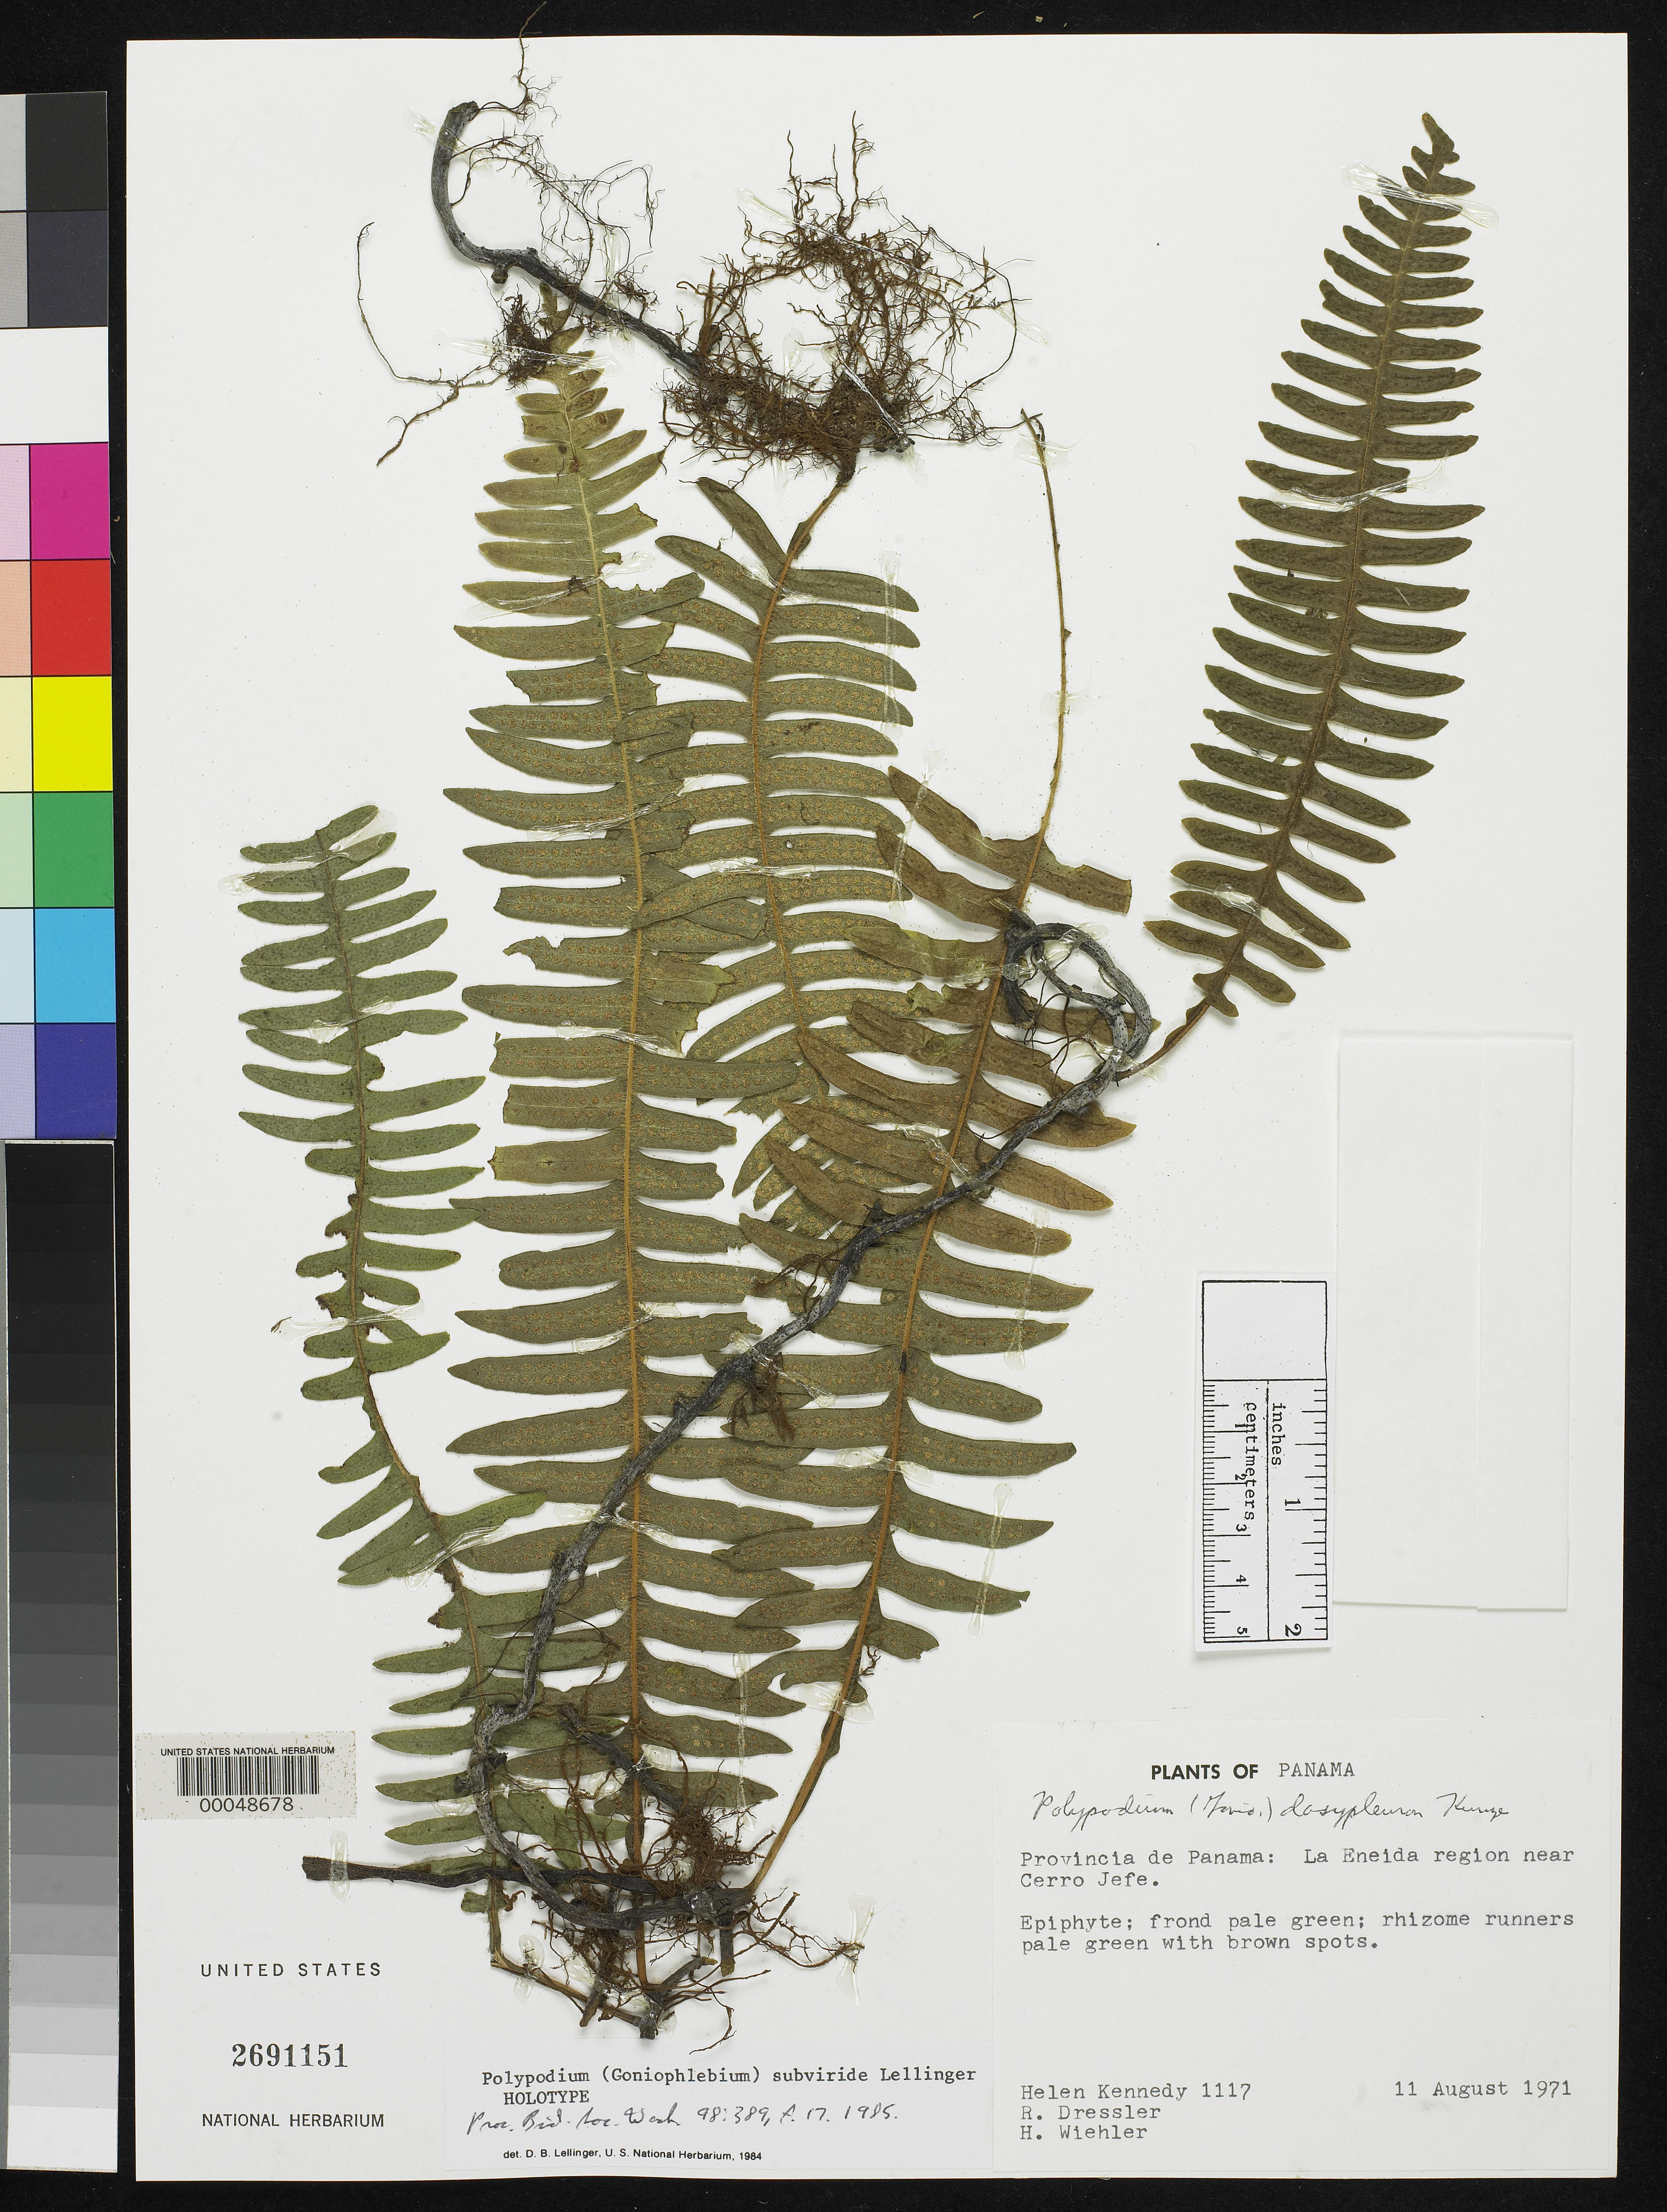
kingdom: Plantae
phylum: Tracheophyta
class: Polypodiopsida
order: Polypodiales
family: Polypodiaceae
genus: Polypodium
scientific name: Polypodium subviride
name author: Lellinger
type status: Holotype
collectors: H. Kennedy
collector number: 1117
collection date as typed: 11 Aug 1971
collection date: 1971-08-11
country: Panama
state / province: Panamá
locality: La Eneida region near Cerro Jefe.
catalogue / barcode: US 2691151